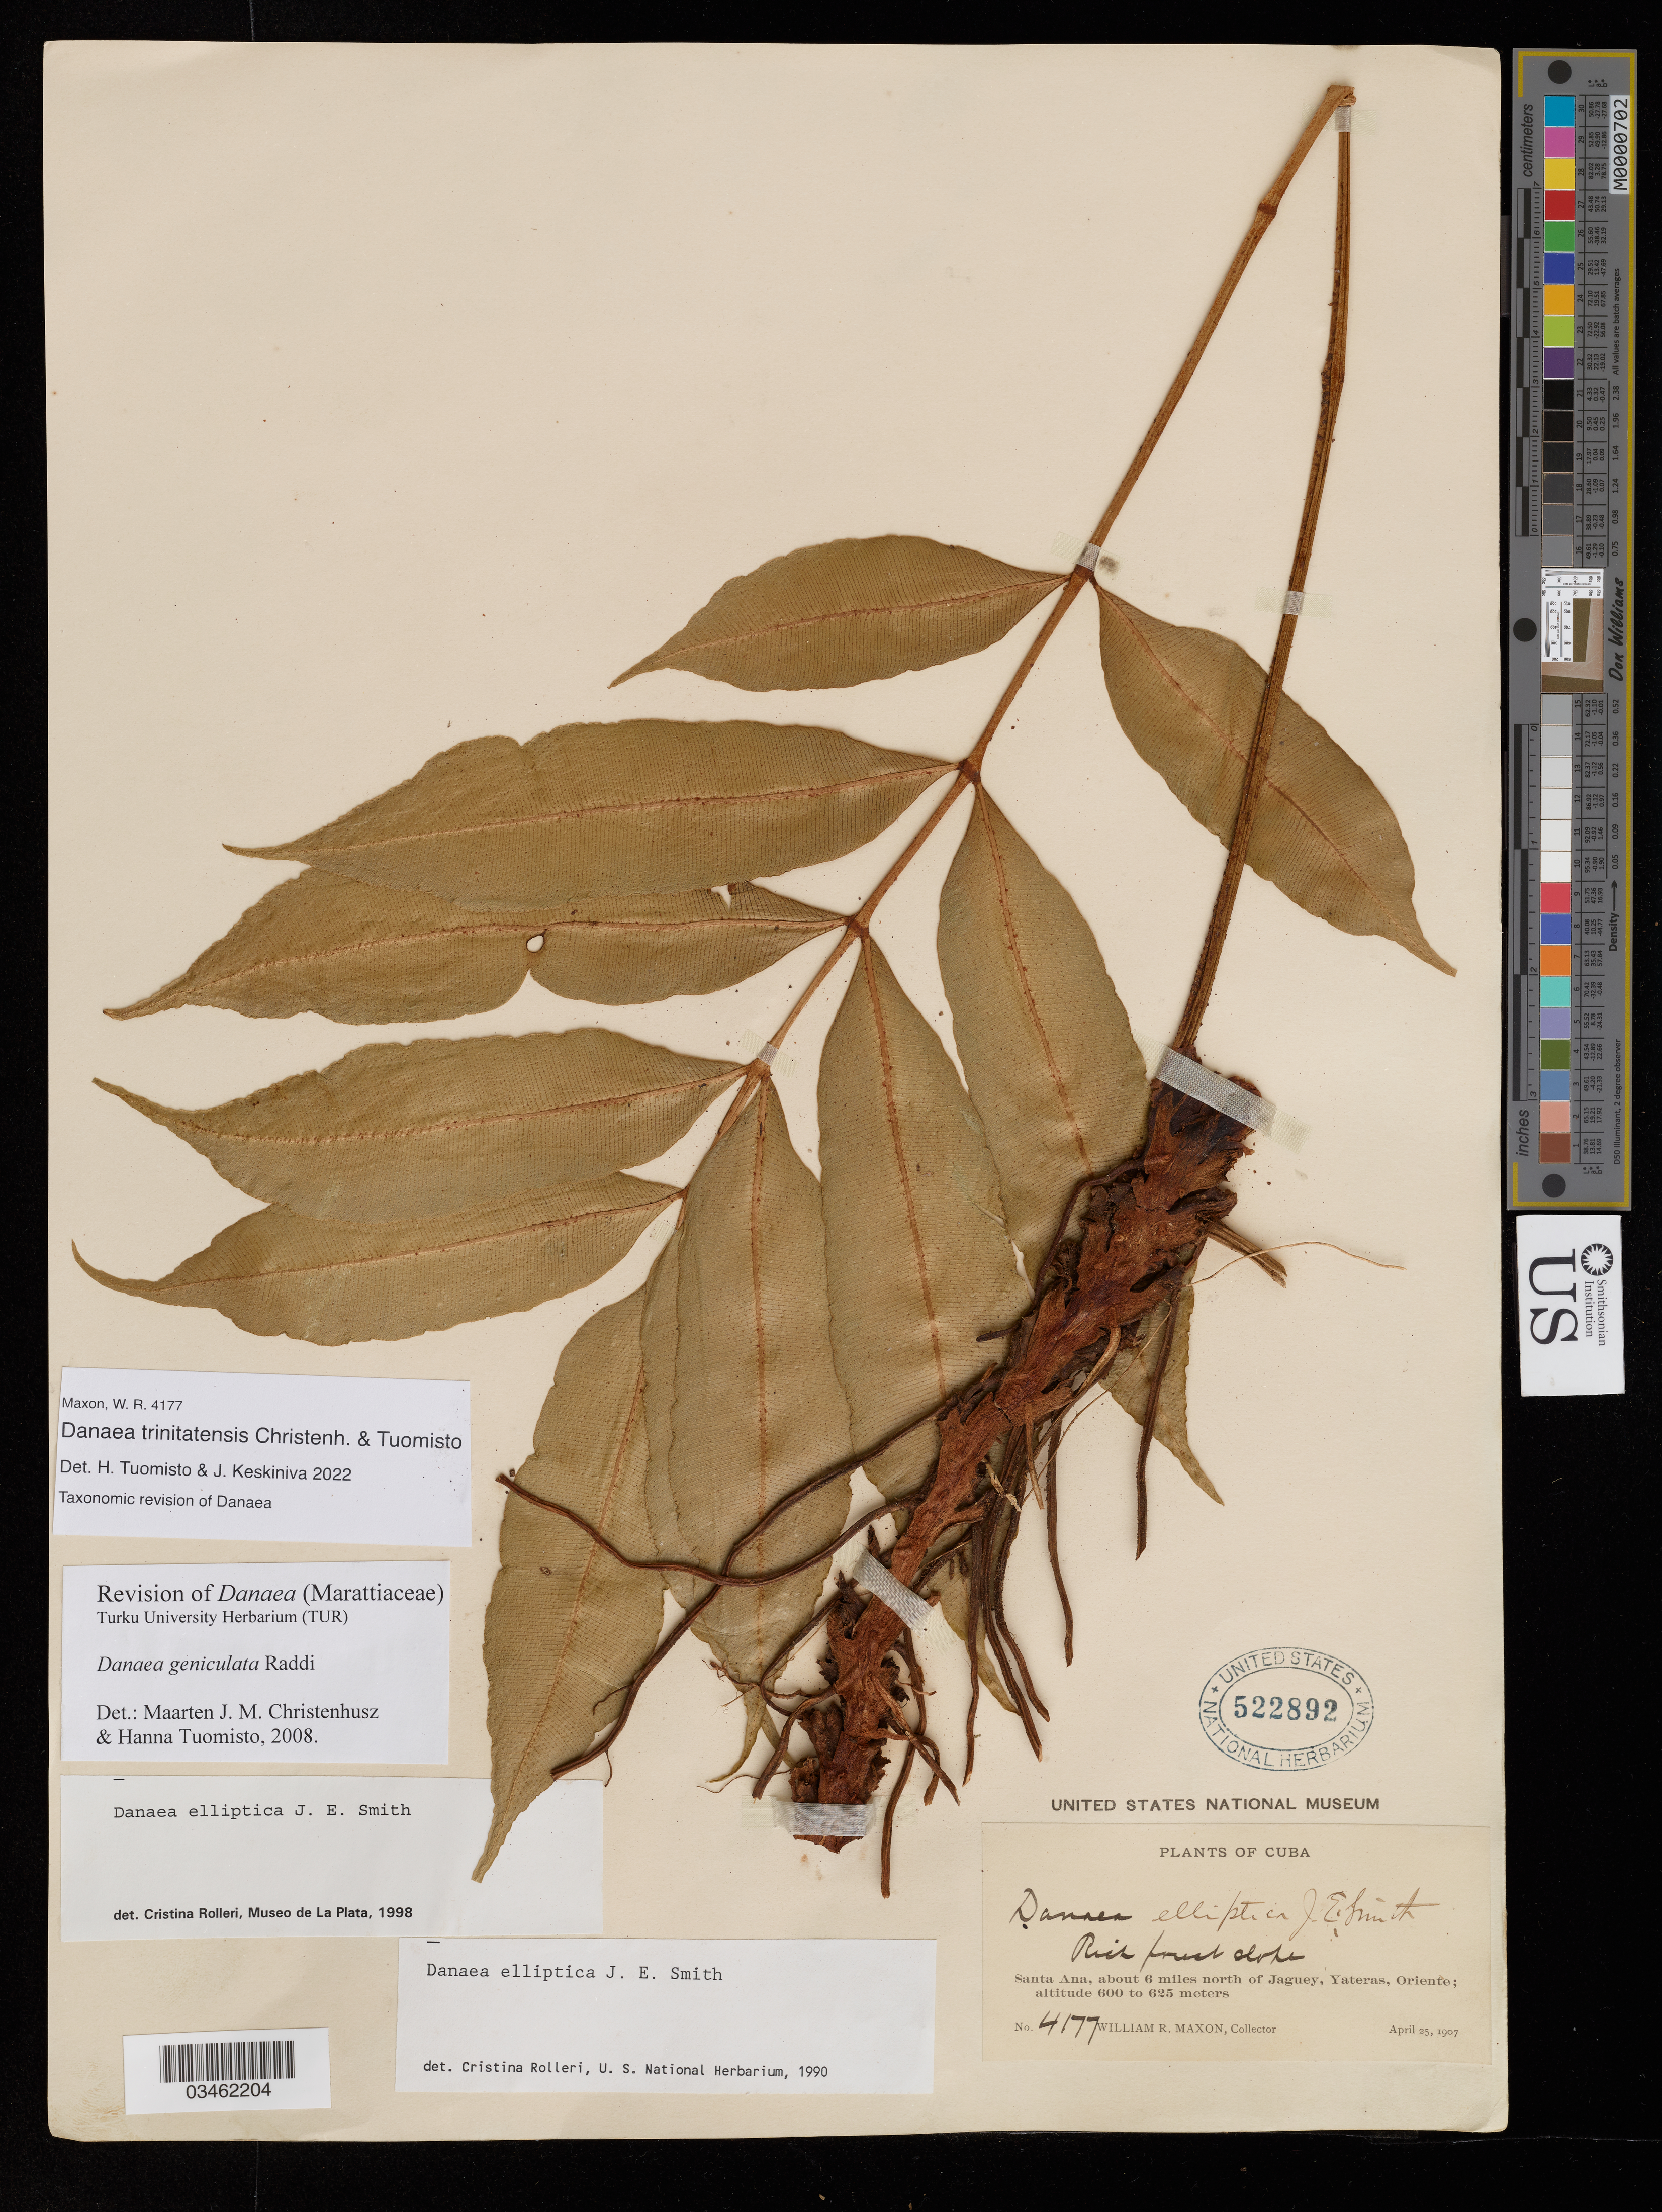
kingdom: Plantae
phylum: Tracheophyta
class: Polypodiopsida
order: Marattiales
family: Marattiaceae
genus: Danaea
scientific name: Danaea trinitatensis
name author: Tuomisto & Keskiniva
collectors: W. R. Maxon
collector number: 4177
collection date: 1907-04-25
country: Cuba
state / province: Oriente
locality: Rich forest slope. Santa Ana, about 6 miles north of Jaguey, Yateras.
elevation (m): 600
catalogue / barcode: US 522892